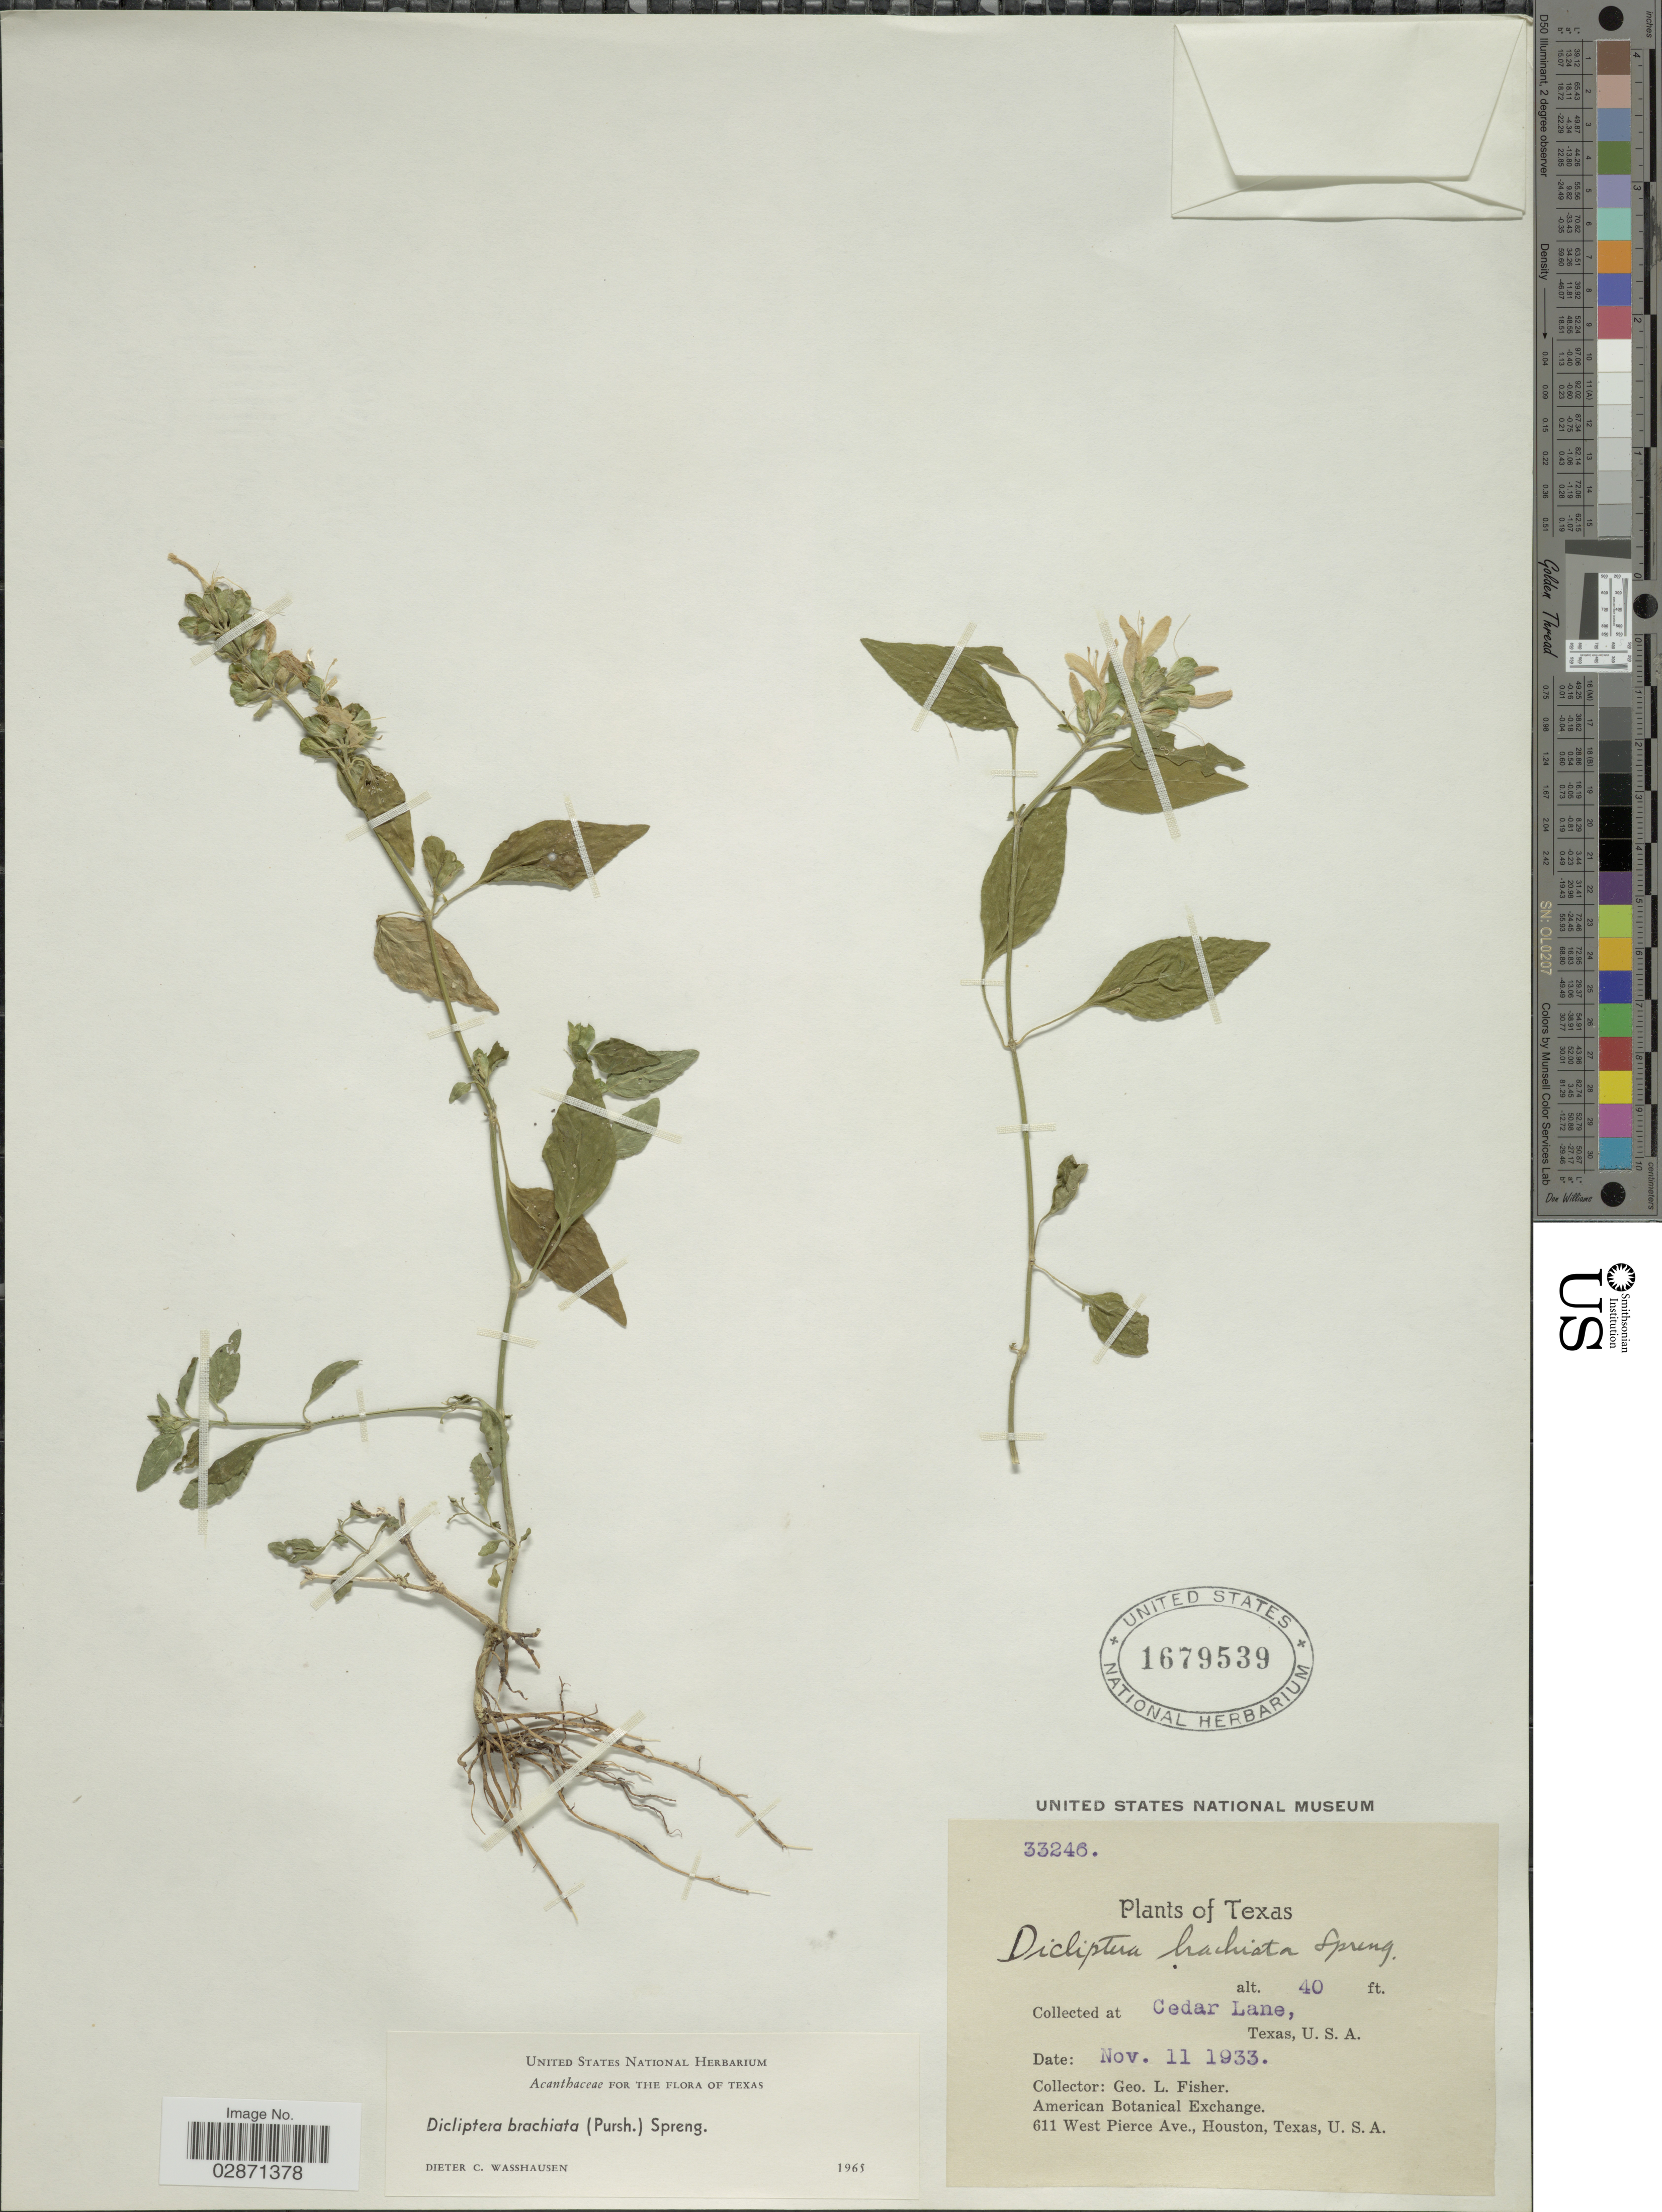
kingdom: Plantae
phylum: Tracheophyta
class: Magnoliopsida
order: Lamiales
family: Acanthaceae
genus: Dicliptera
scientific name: Dicliptera brachiata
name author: (Pursh) Spreng.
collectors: G. L. Fisher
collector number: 33246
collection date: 1933-11-11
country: United States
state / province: Texas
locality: Cedar Lane.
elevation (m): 12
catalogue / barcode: US 1679539